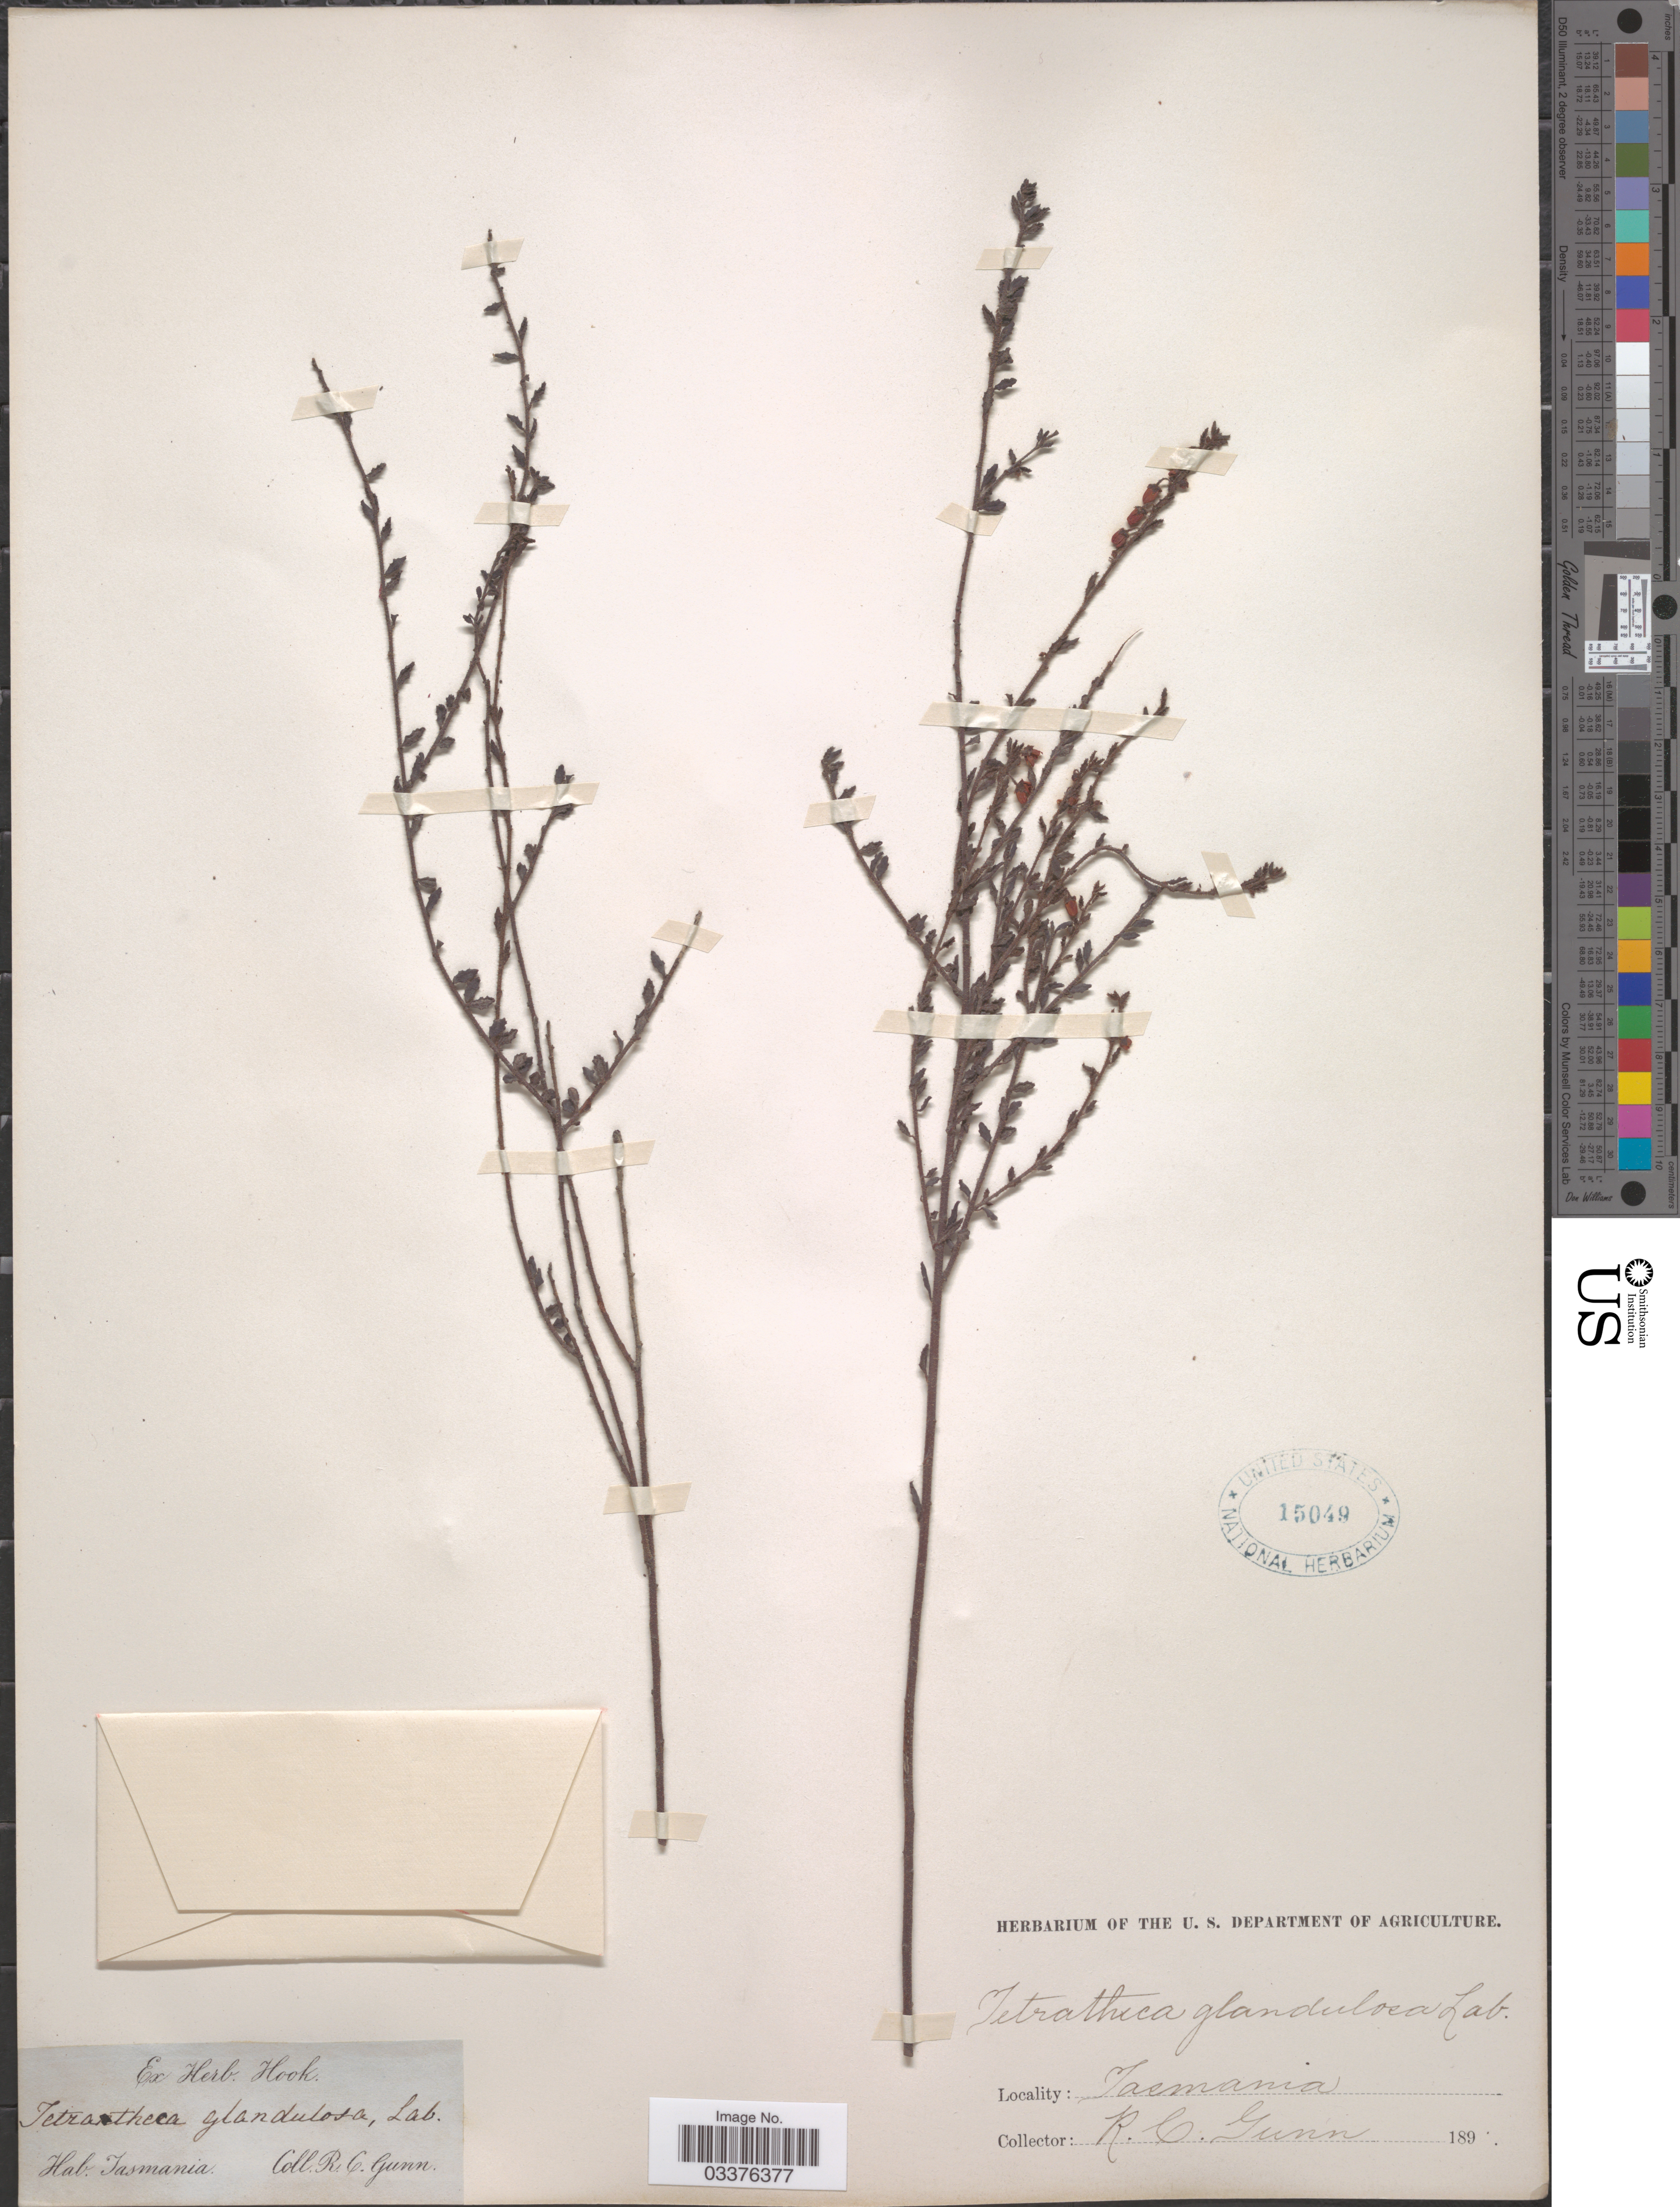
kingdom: Plantae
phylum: Tracheophyta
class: Magnoliopsida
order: Oxalidales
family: Elaeocarpaceae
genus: Tetratheca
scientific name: Tetratheca glandulosa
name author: Sm.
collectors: R. Gunn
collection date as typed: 189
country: Australia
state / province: Tasmania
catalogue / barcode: US 15049